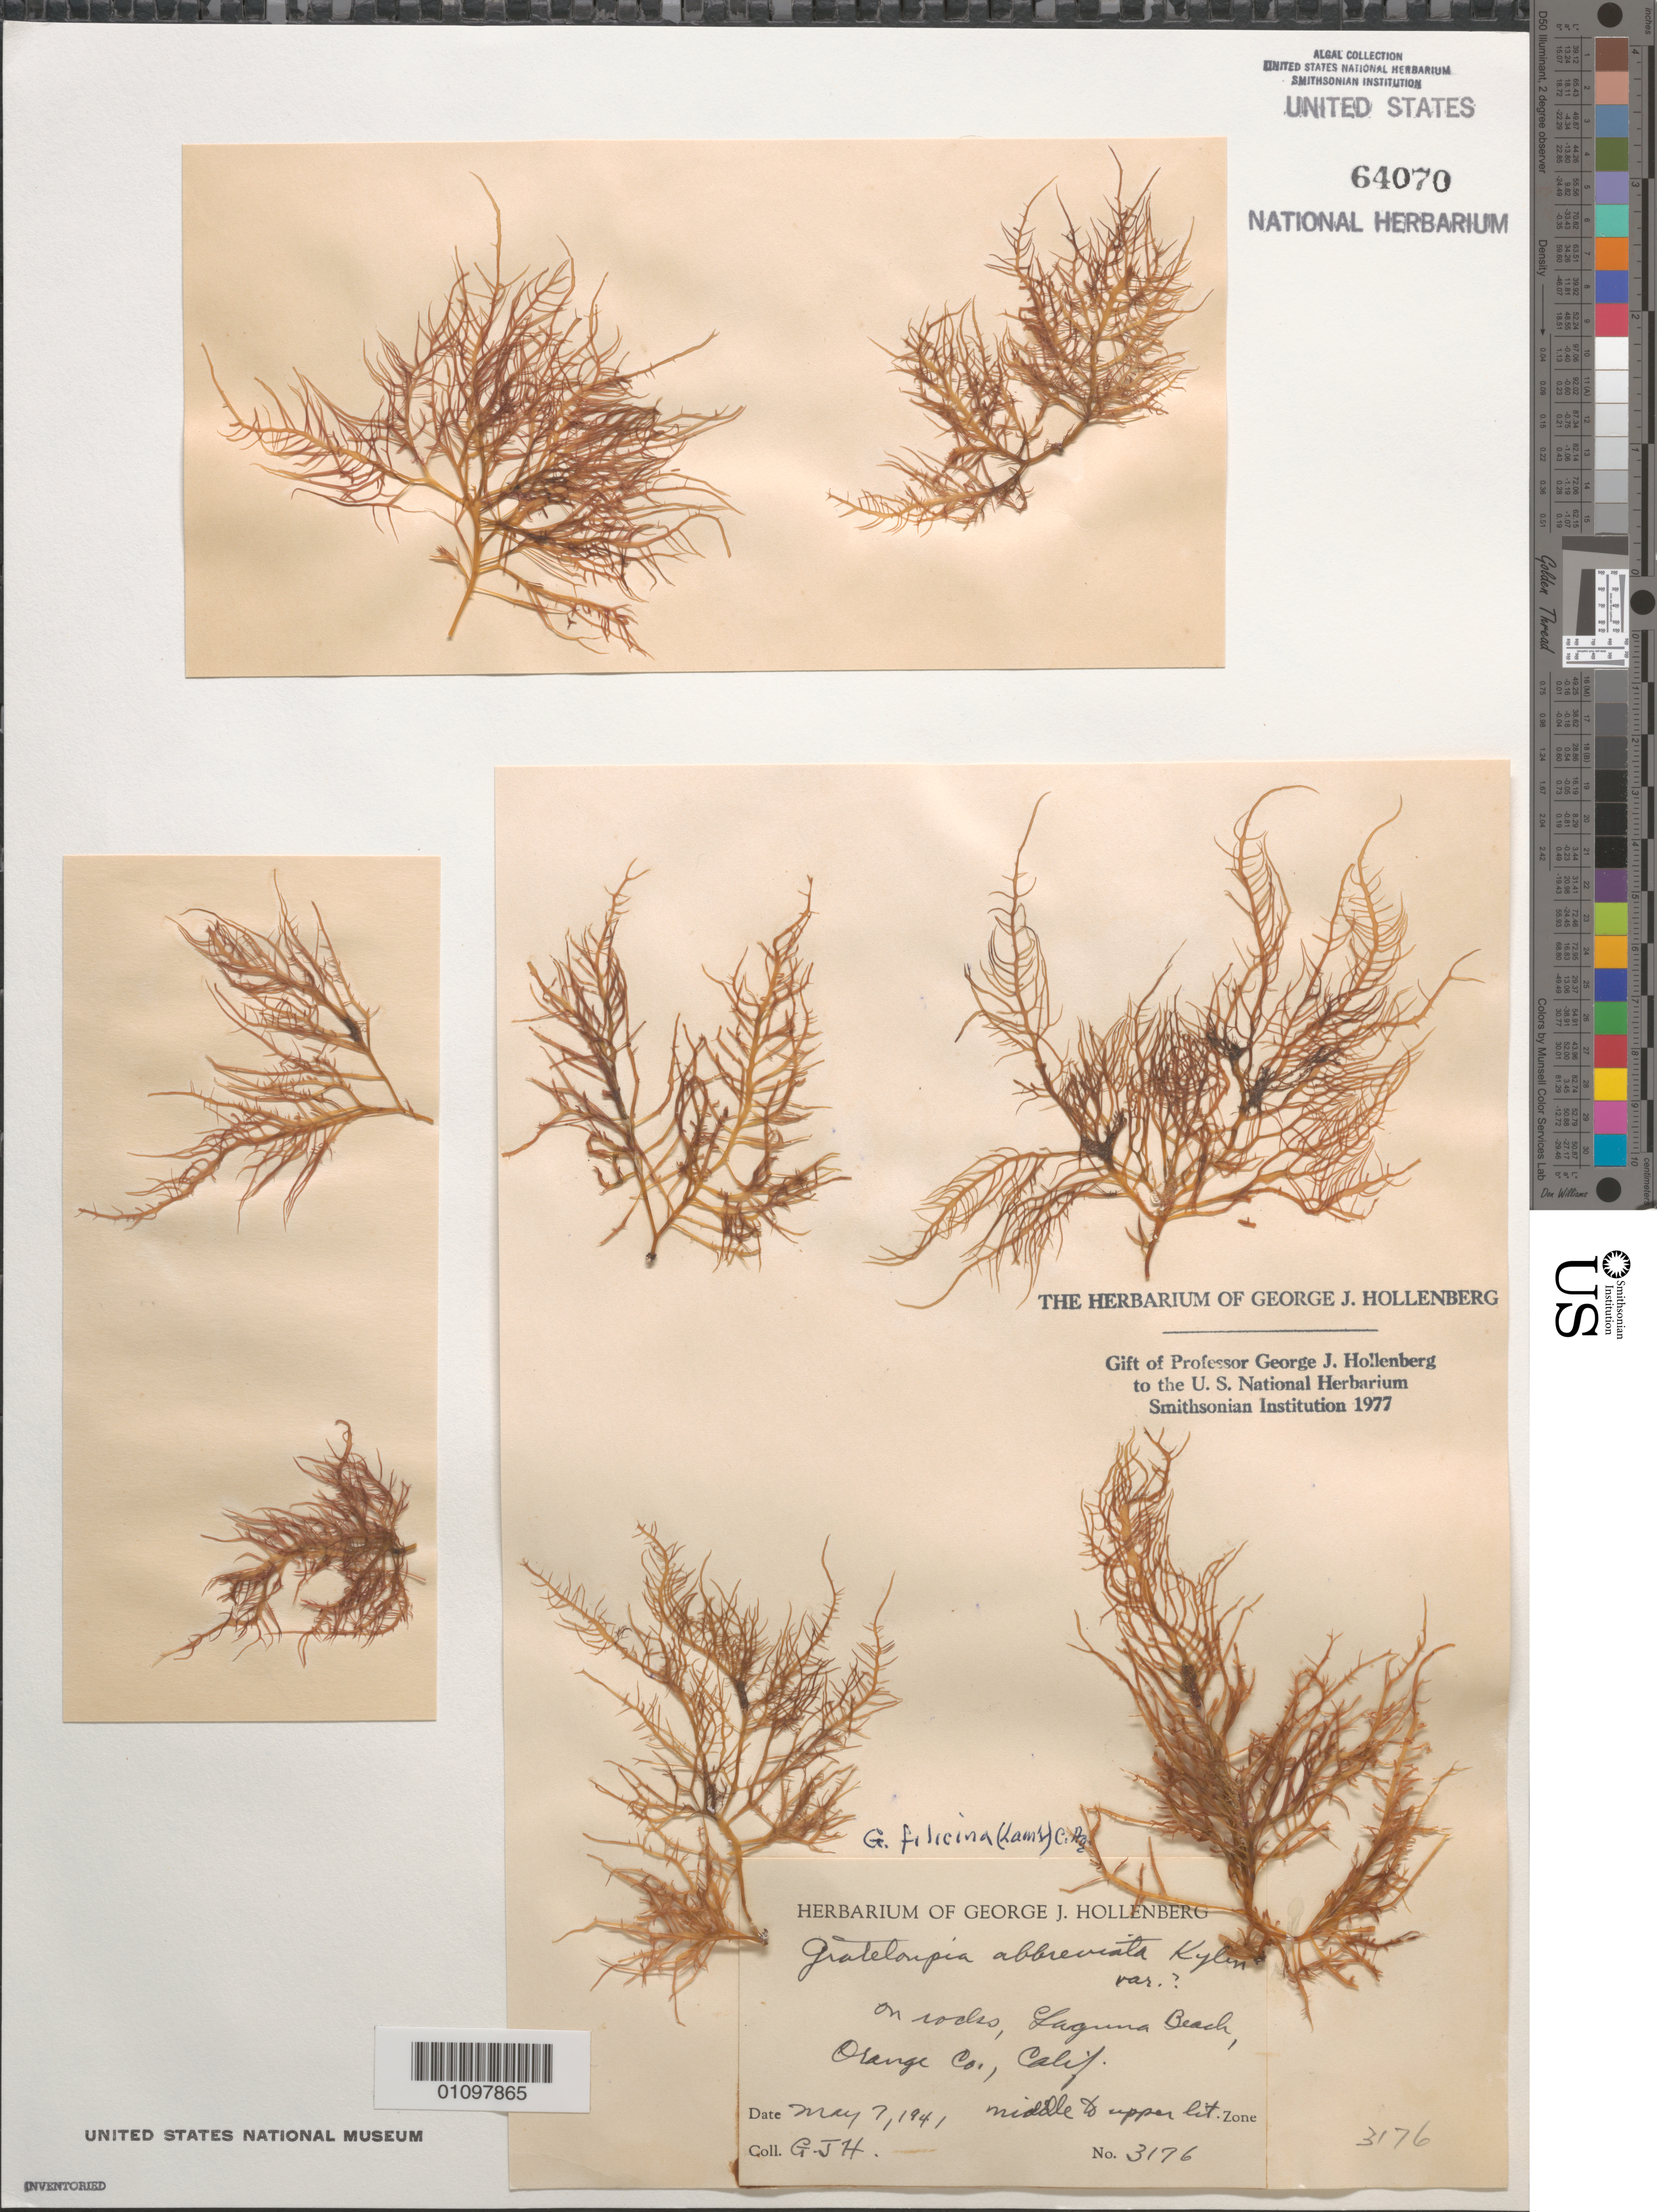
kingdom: Plantae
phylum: Rhodophyta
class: Florideophyceae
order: Halymeniales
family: Halymeniaceae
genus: Grateloupia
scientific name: Grateloupia filicina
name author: (J.V.Lamouroux) C. Agardh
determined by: Hollenberg, George J.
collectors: G. Hollenberg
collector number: GJH 3176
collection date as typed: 07 May 1941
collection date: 1941-05-07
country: United States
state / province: California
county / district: Orange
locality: Laguna Beach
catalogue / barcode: US 64070